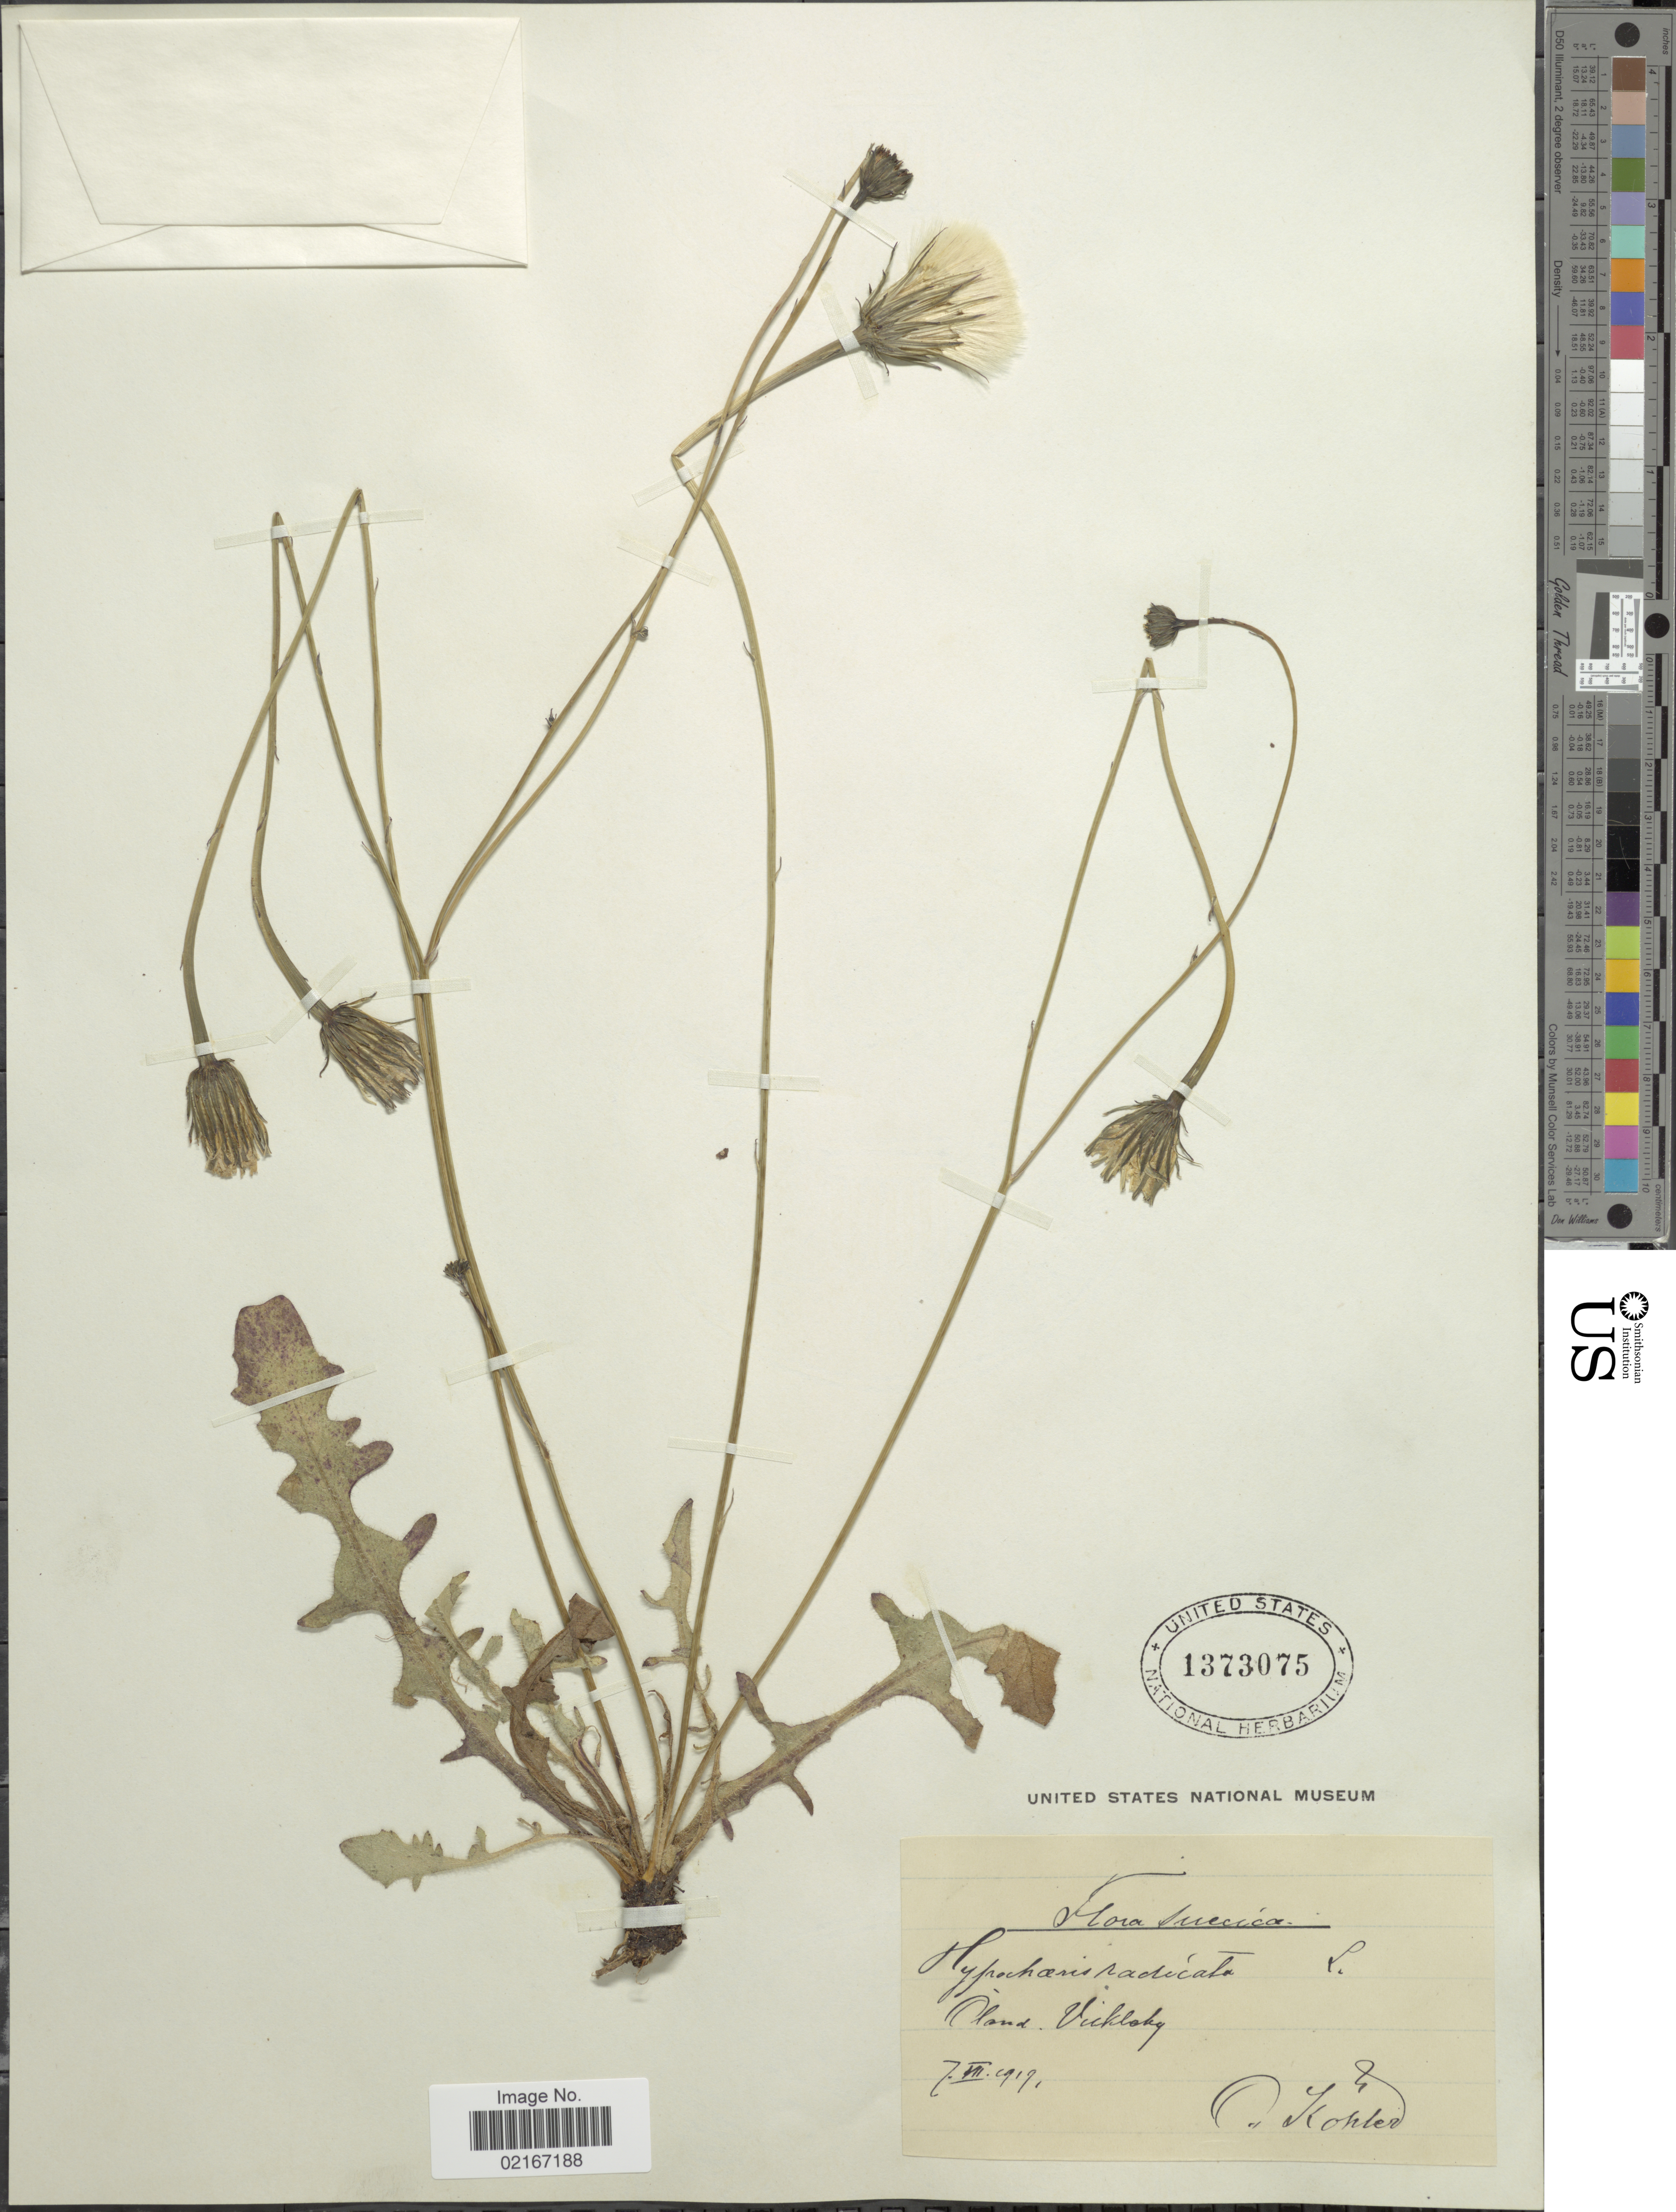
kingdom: Plantae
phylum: Tracheophyta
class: Magnoliopsida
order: Asterales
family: Asteraceae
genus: Hypochaeris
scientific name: Hypochaeris radicata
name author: L.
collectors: O. Köhler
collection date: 1919-07-07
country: Sweden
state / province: Kalmar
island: Oland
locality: Suecia, Oland, Vickleby.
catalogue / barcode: US 1373075